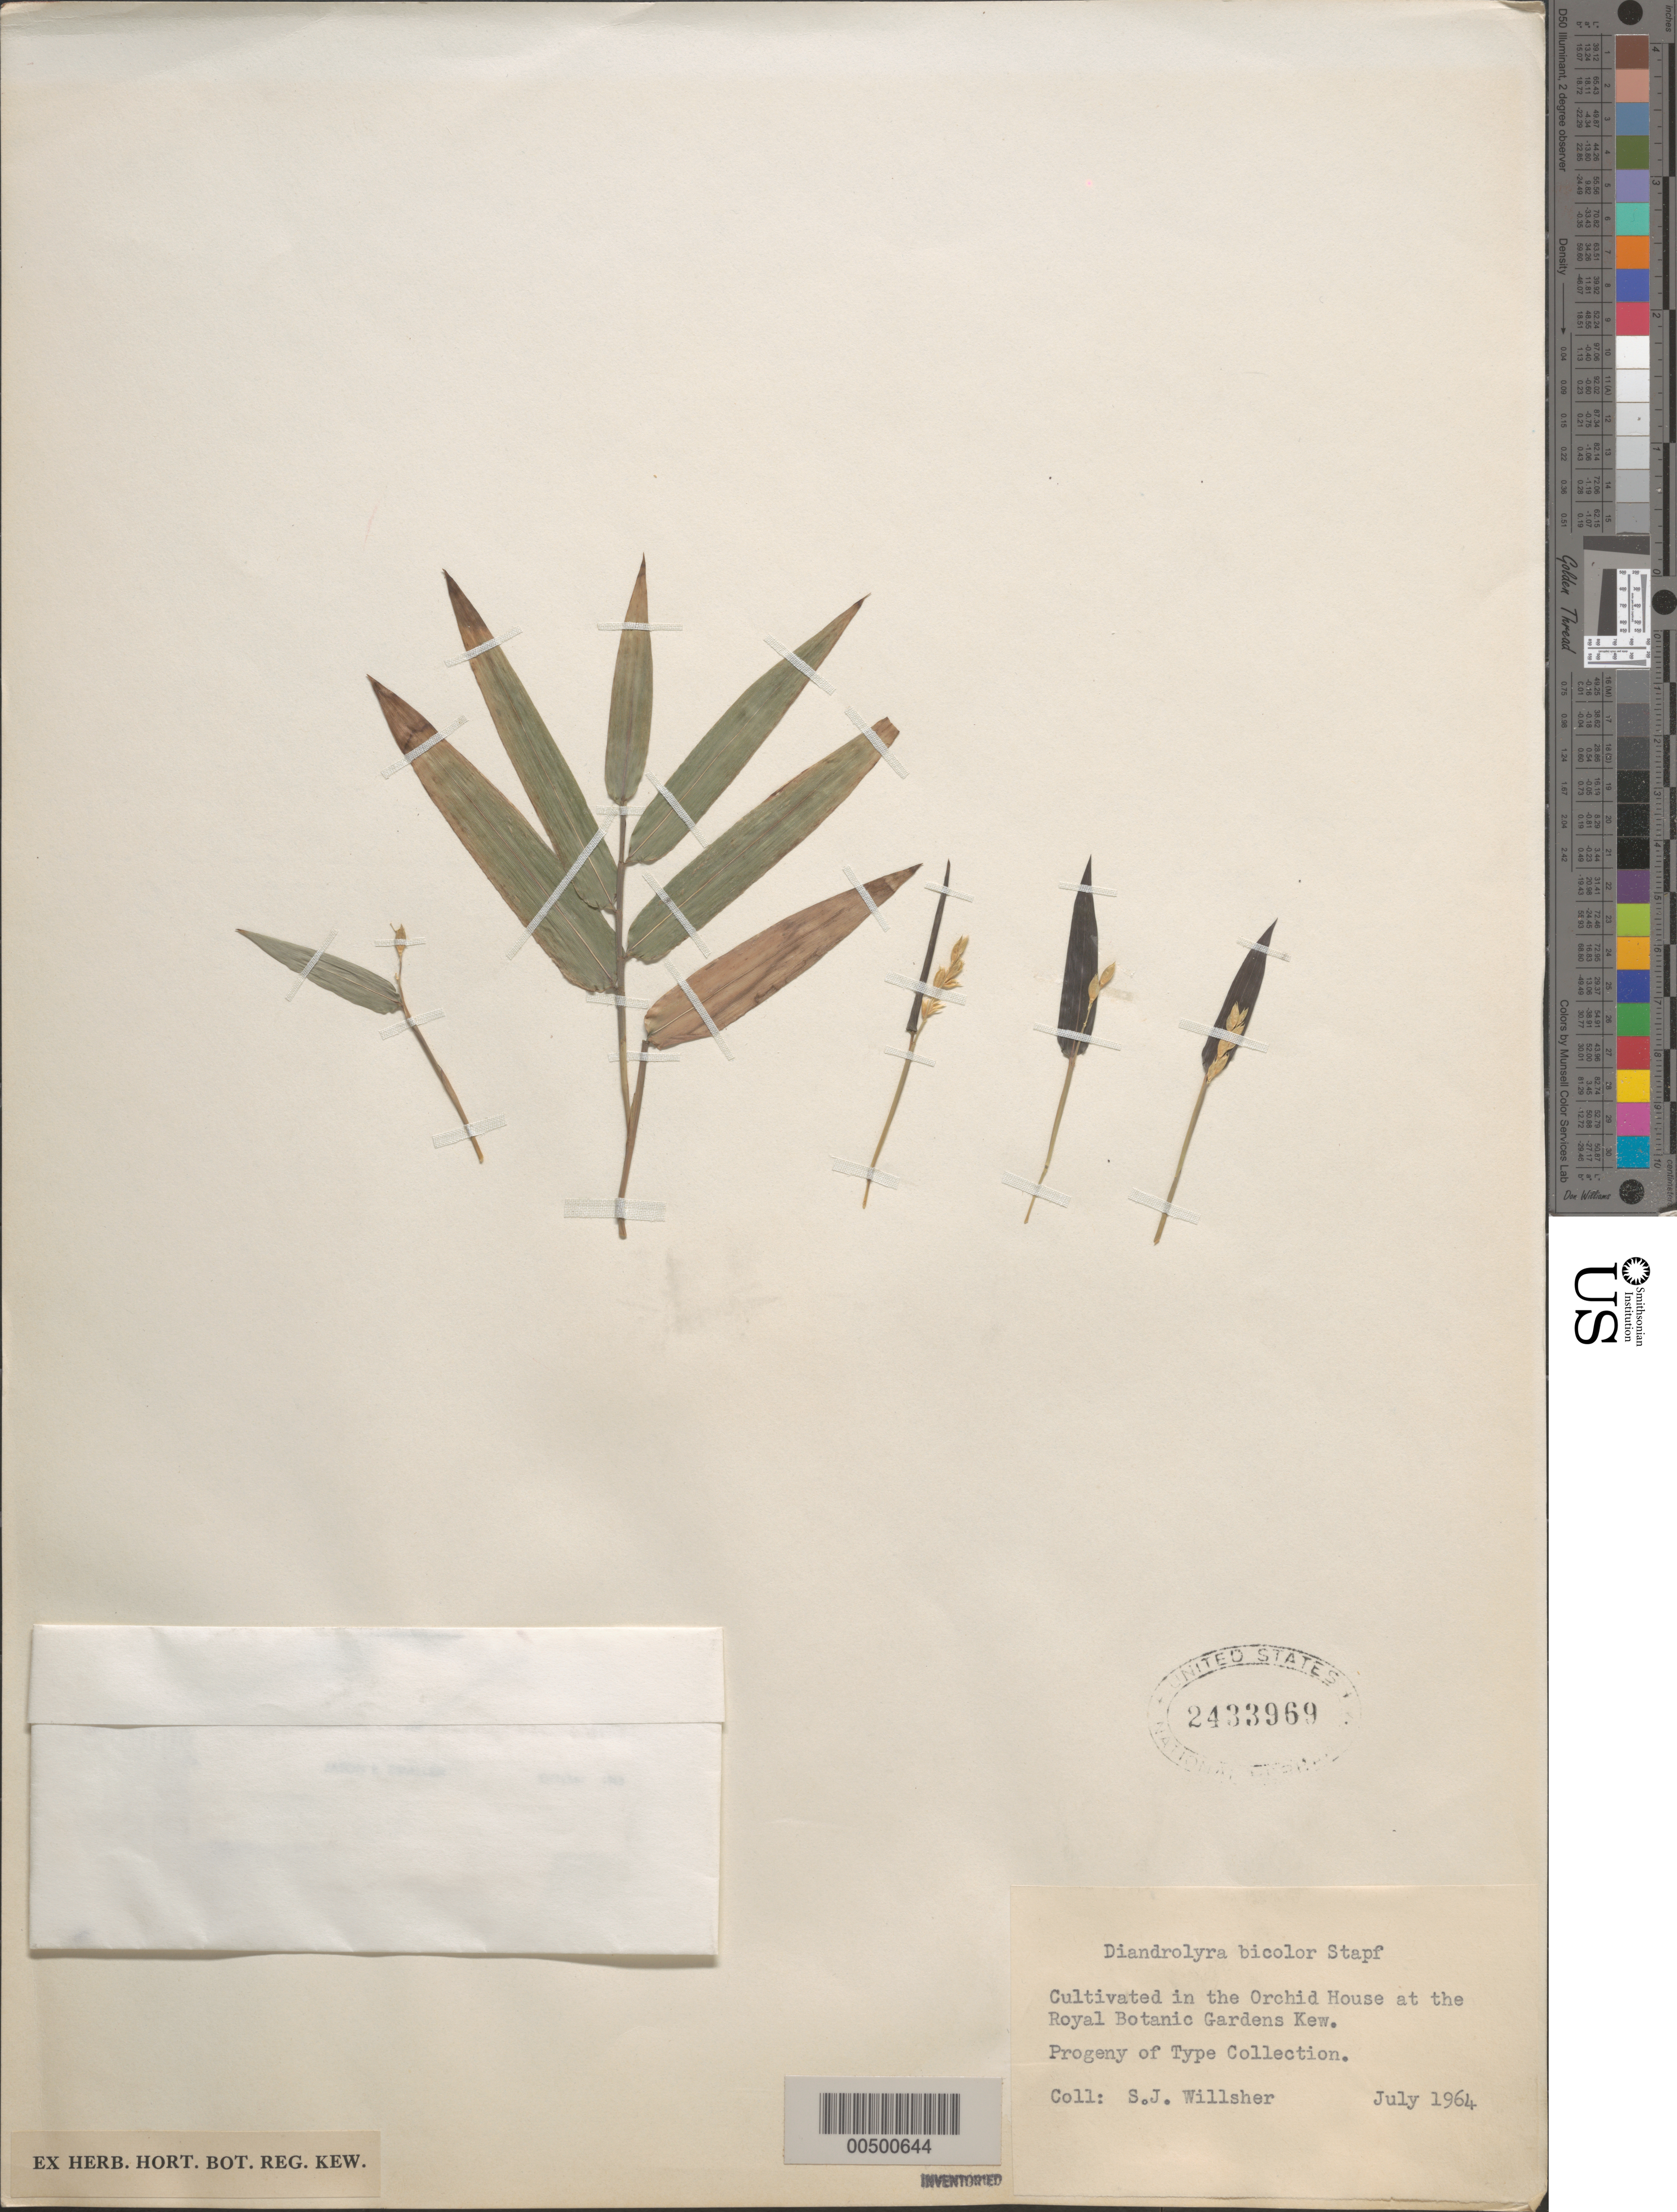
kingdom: Plantae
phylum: Tracheophyta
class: Liliopsida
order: Poales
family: Poaceae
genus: Diandrolyra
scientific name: Diandrolyra bicolor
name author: Stapf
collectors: S. Willsher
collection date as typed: Jul 1964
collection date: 1964-07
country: United Kingdom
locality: Royal botanical gardens-kew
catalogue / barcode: US 2433969